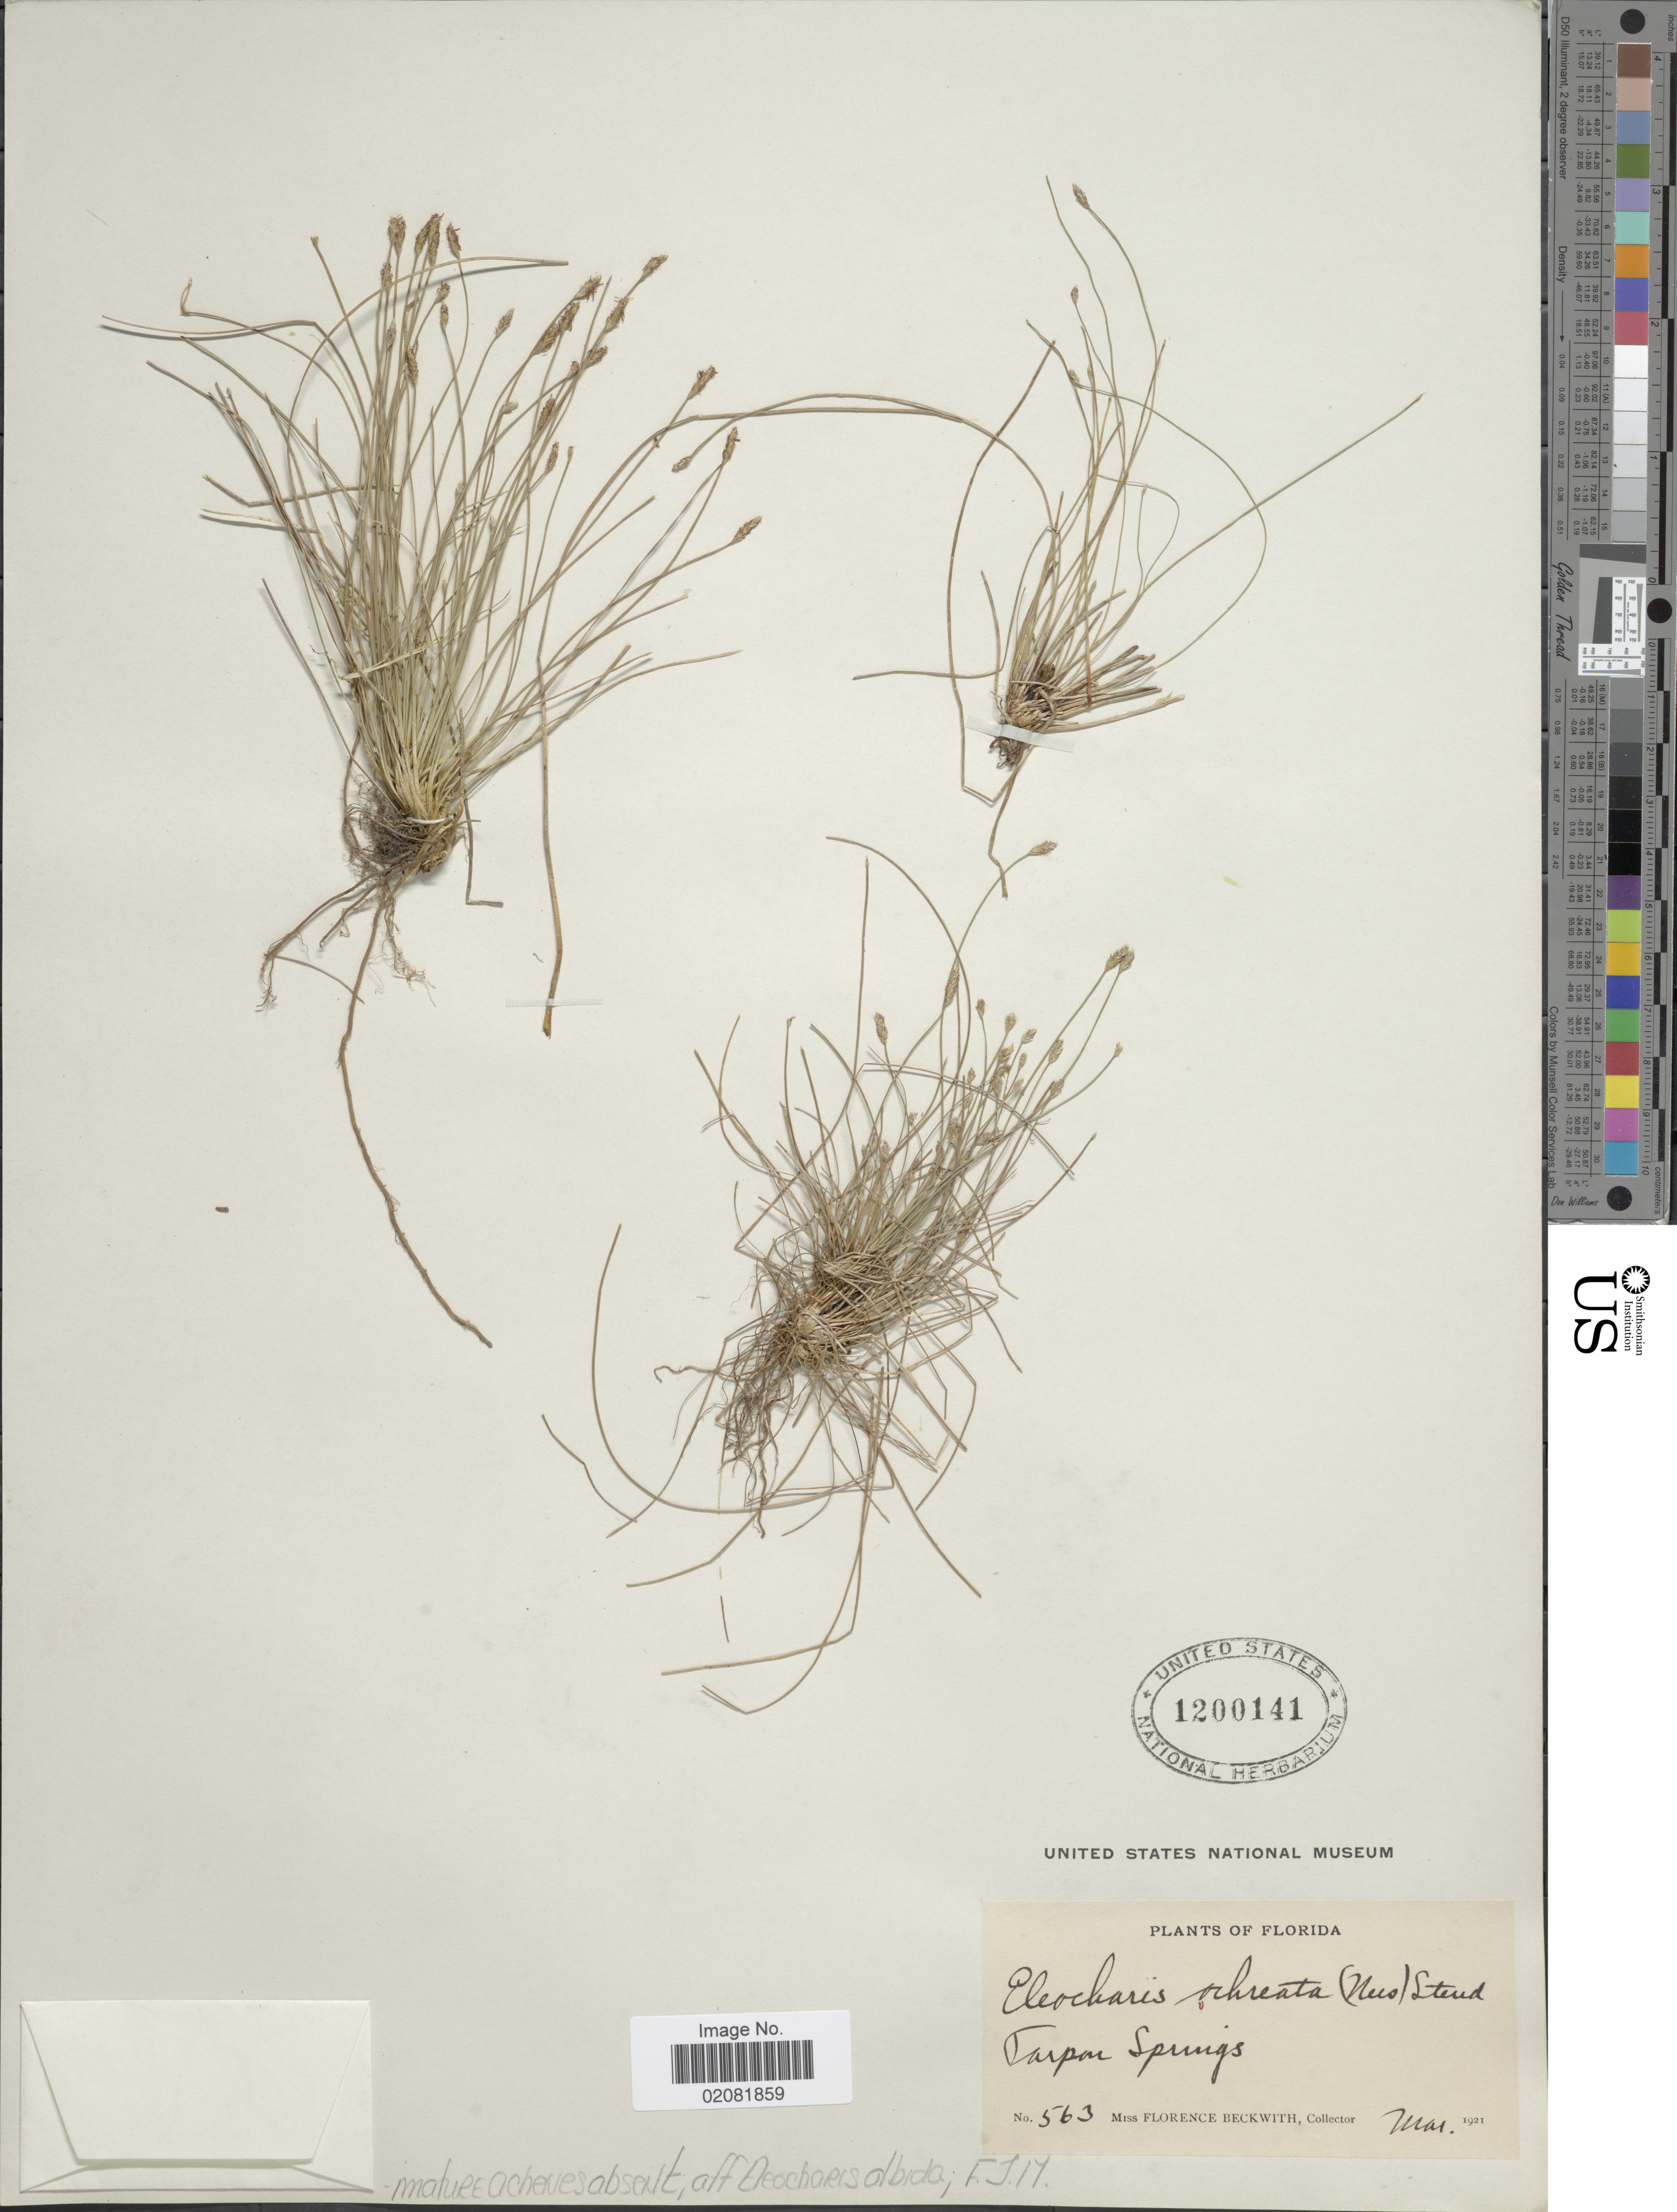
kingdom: Plantae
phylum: Tracheophyta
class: Liliopsida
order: Poales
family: Cyperaceae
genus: Eleocharis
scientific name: Eleocharis albida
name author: Torr.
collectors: F. Beckwith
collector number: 563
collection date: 1921-03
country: United States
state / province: Florida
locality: Tarpan Springs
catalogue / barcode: US 1200141